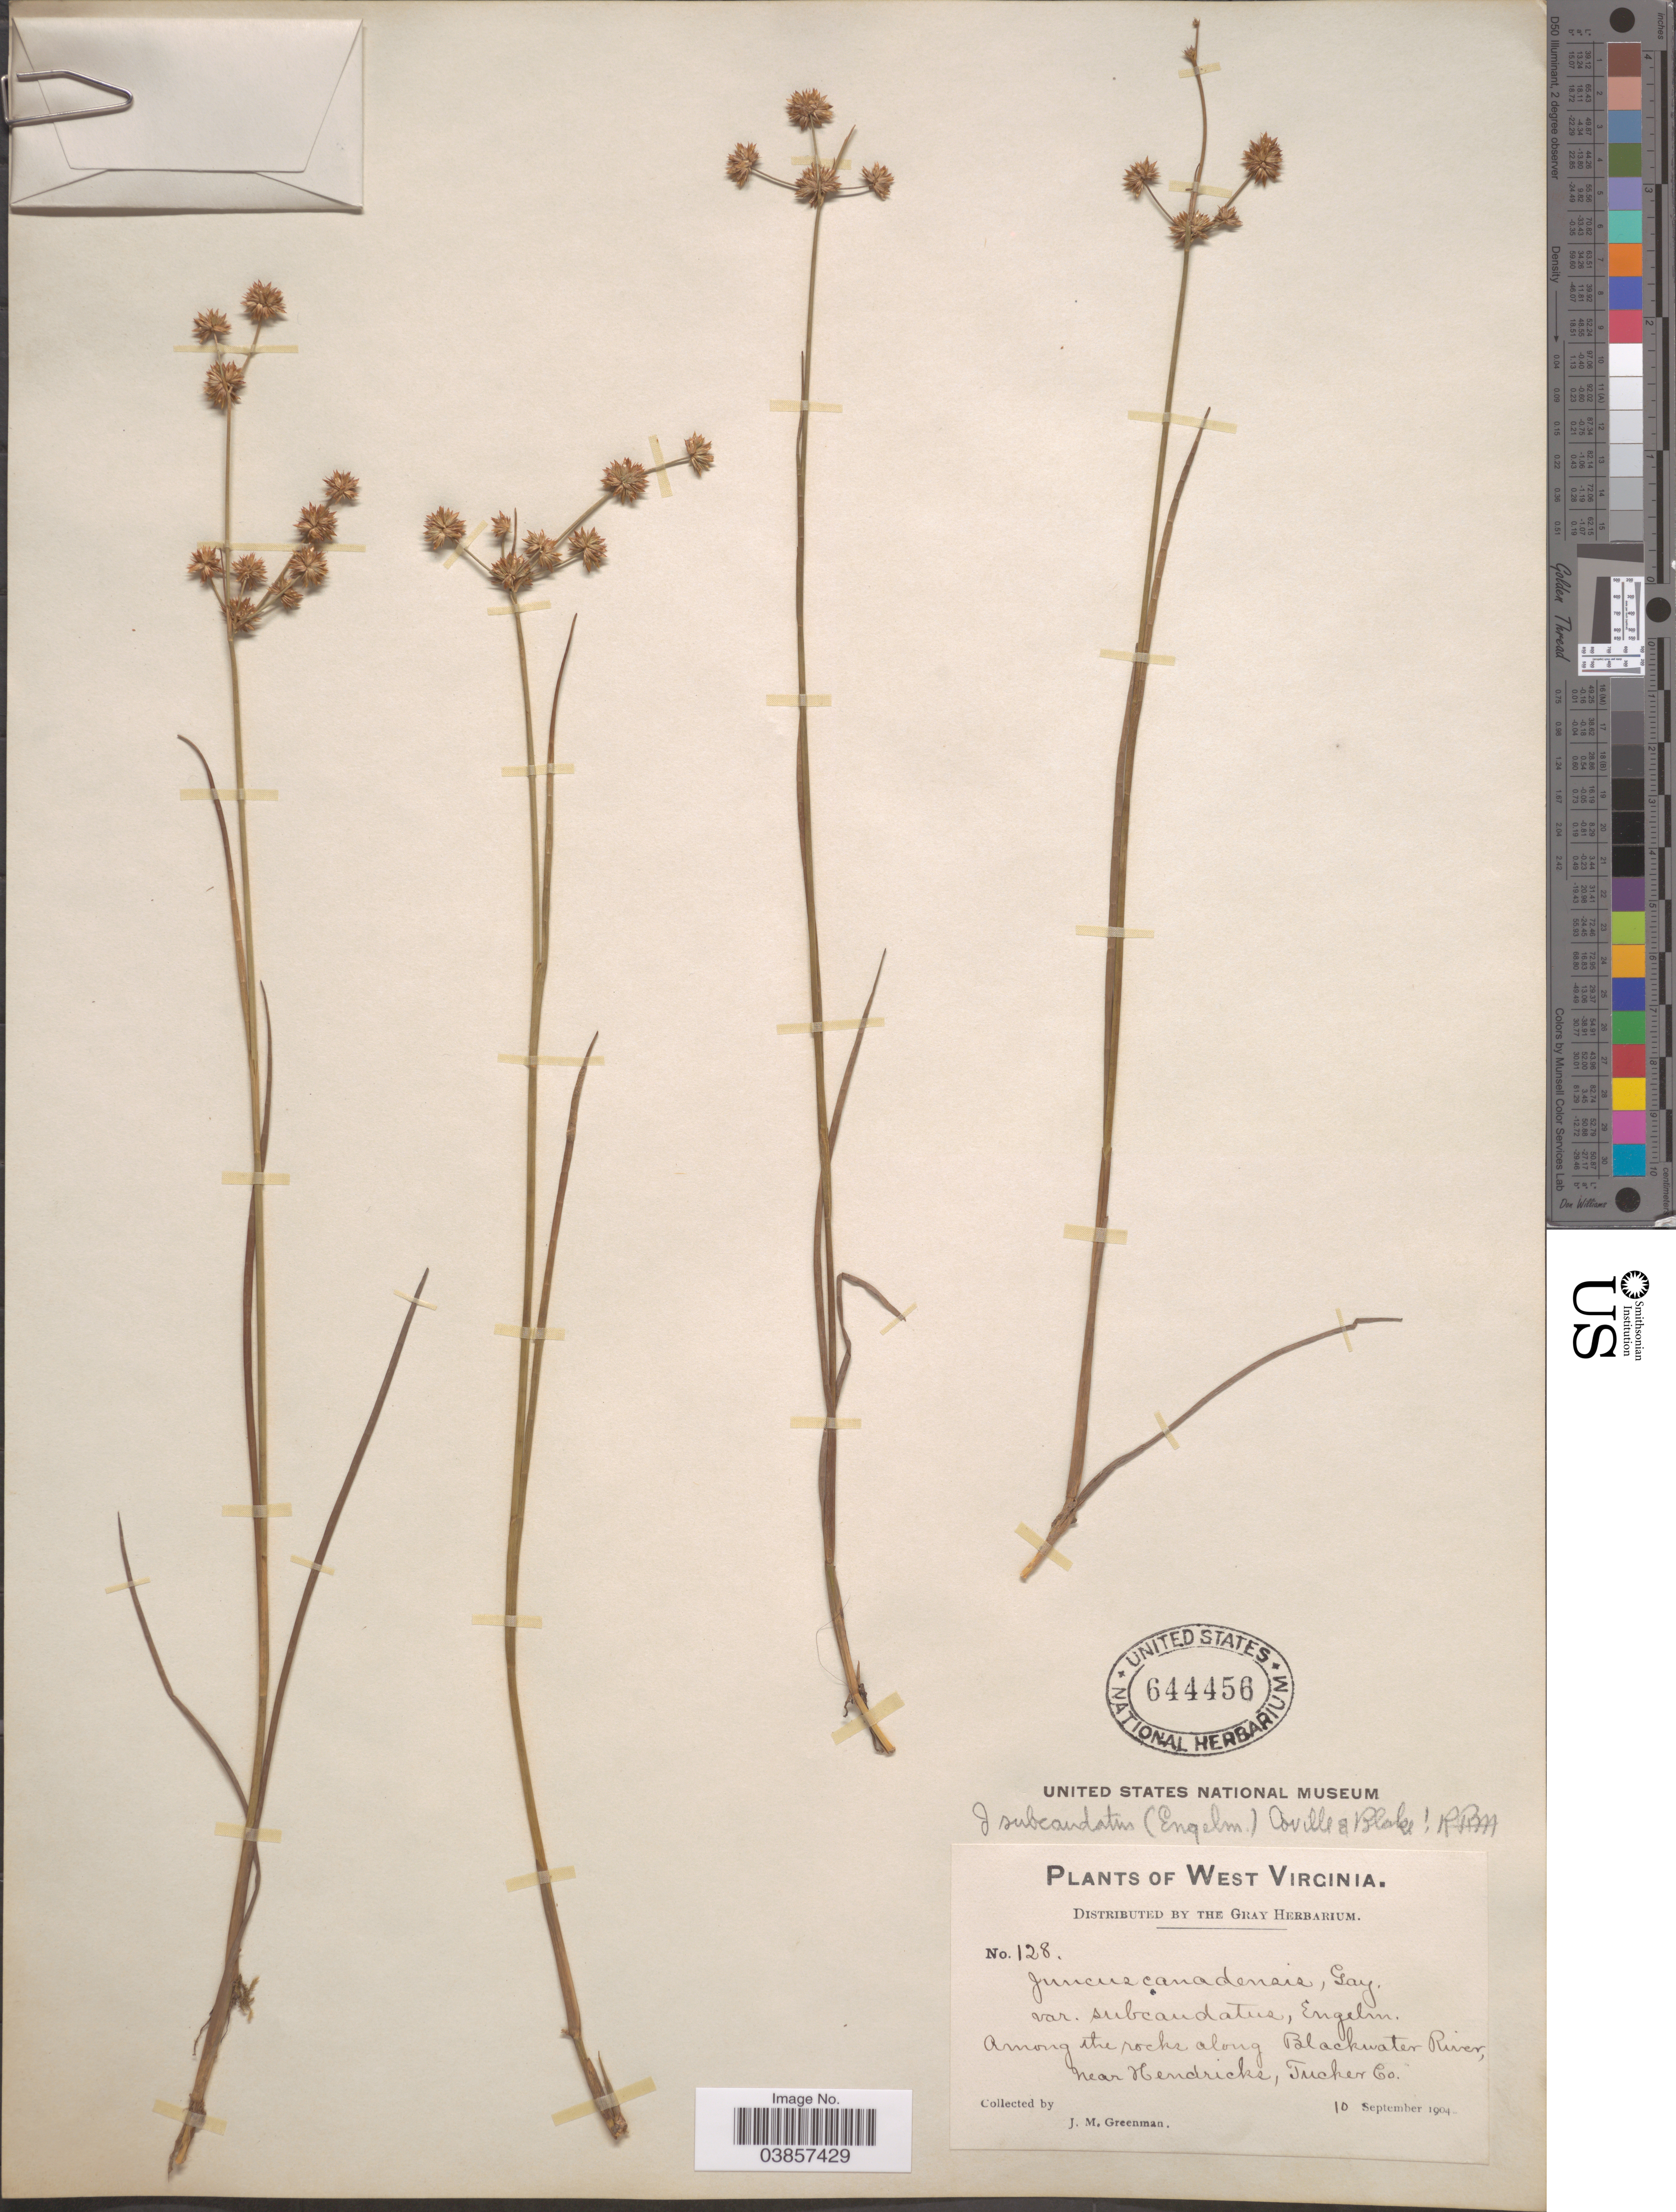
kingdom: Plantae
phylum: Tracheophyta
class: Liliopsida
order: Poales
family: Juncaceae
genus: Juncus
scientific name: Juncus subcaudatus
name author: (Engelm. ex A. Gray) Coville & S.F. Blake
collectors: J. M. Greenman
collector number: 128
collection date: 1904-09-10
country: United States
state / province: West Virginia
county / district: Tucker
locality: Among the rocks along Blackwater River, near Hendricks, Tucker Co.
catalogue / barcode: US 644456